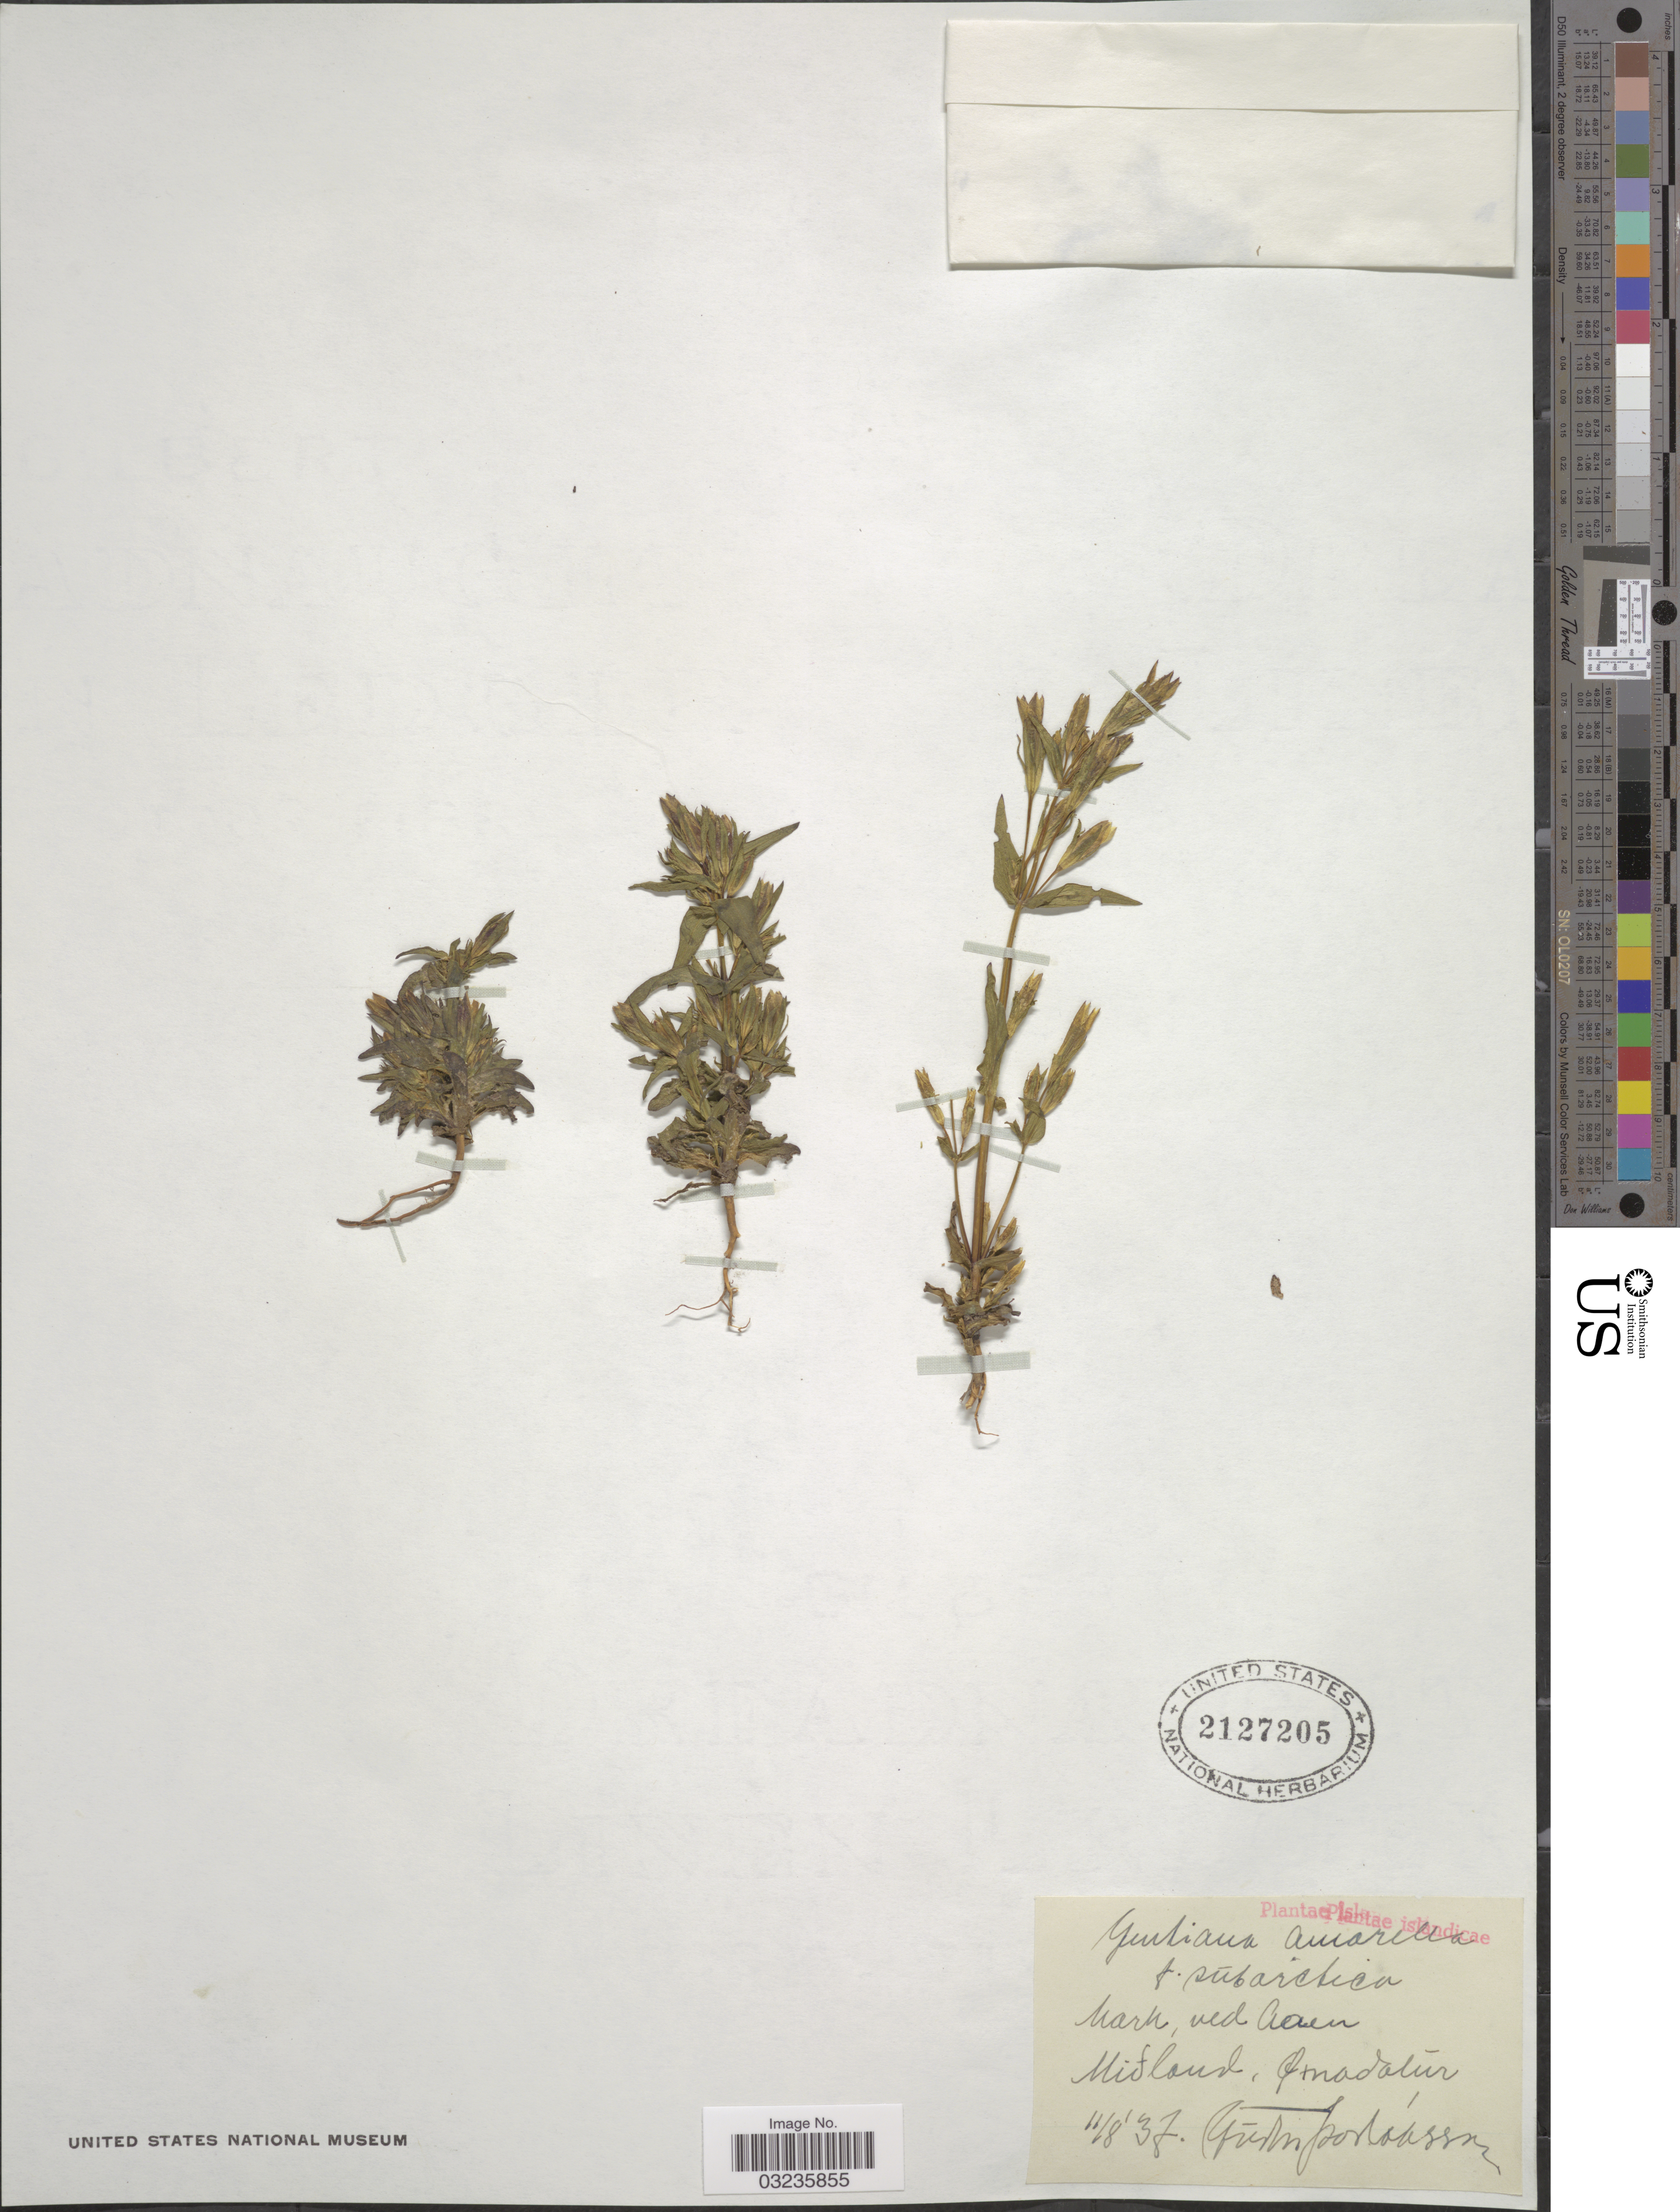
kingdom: Plantae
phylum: Tracheophyta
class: Magnoliopsida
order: Gentianales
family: Gentianaceae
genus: Gentiana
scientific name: Gentiana amarella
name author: L.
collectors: G. Johansson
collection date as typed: Transcribed d/m/y: 11/8/37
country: Iceland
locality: Islandicae. Midland, Oxnadalur.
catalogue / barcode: US 2127205